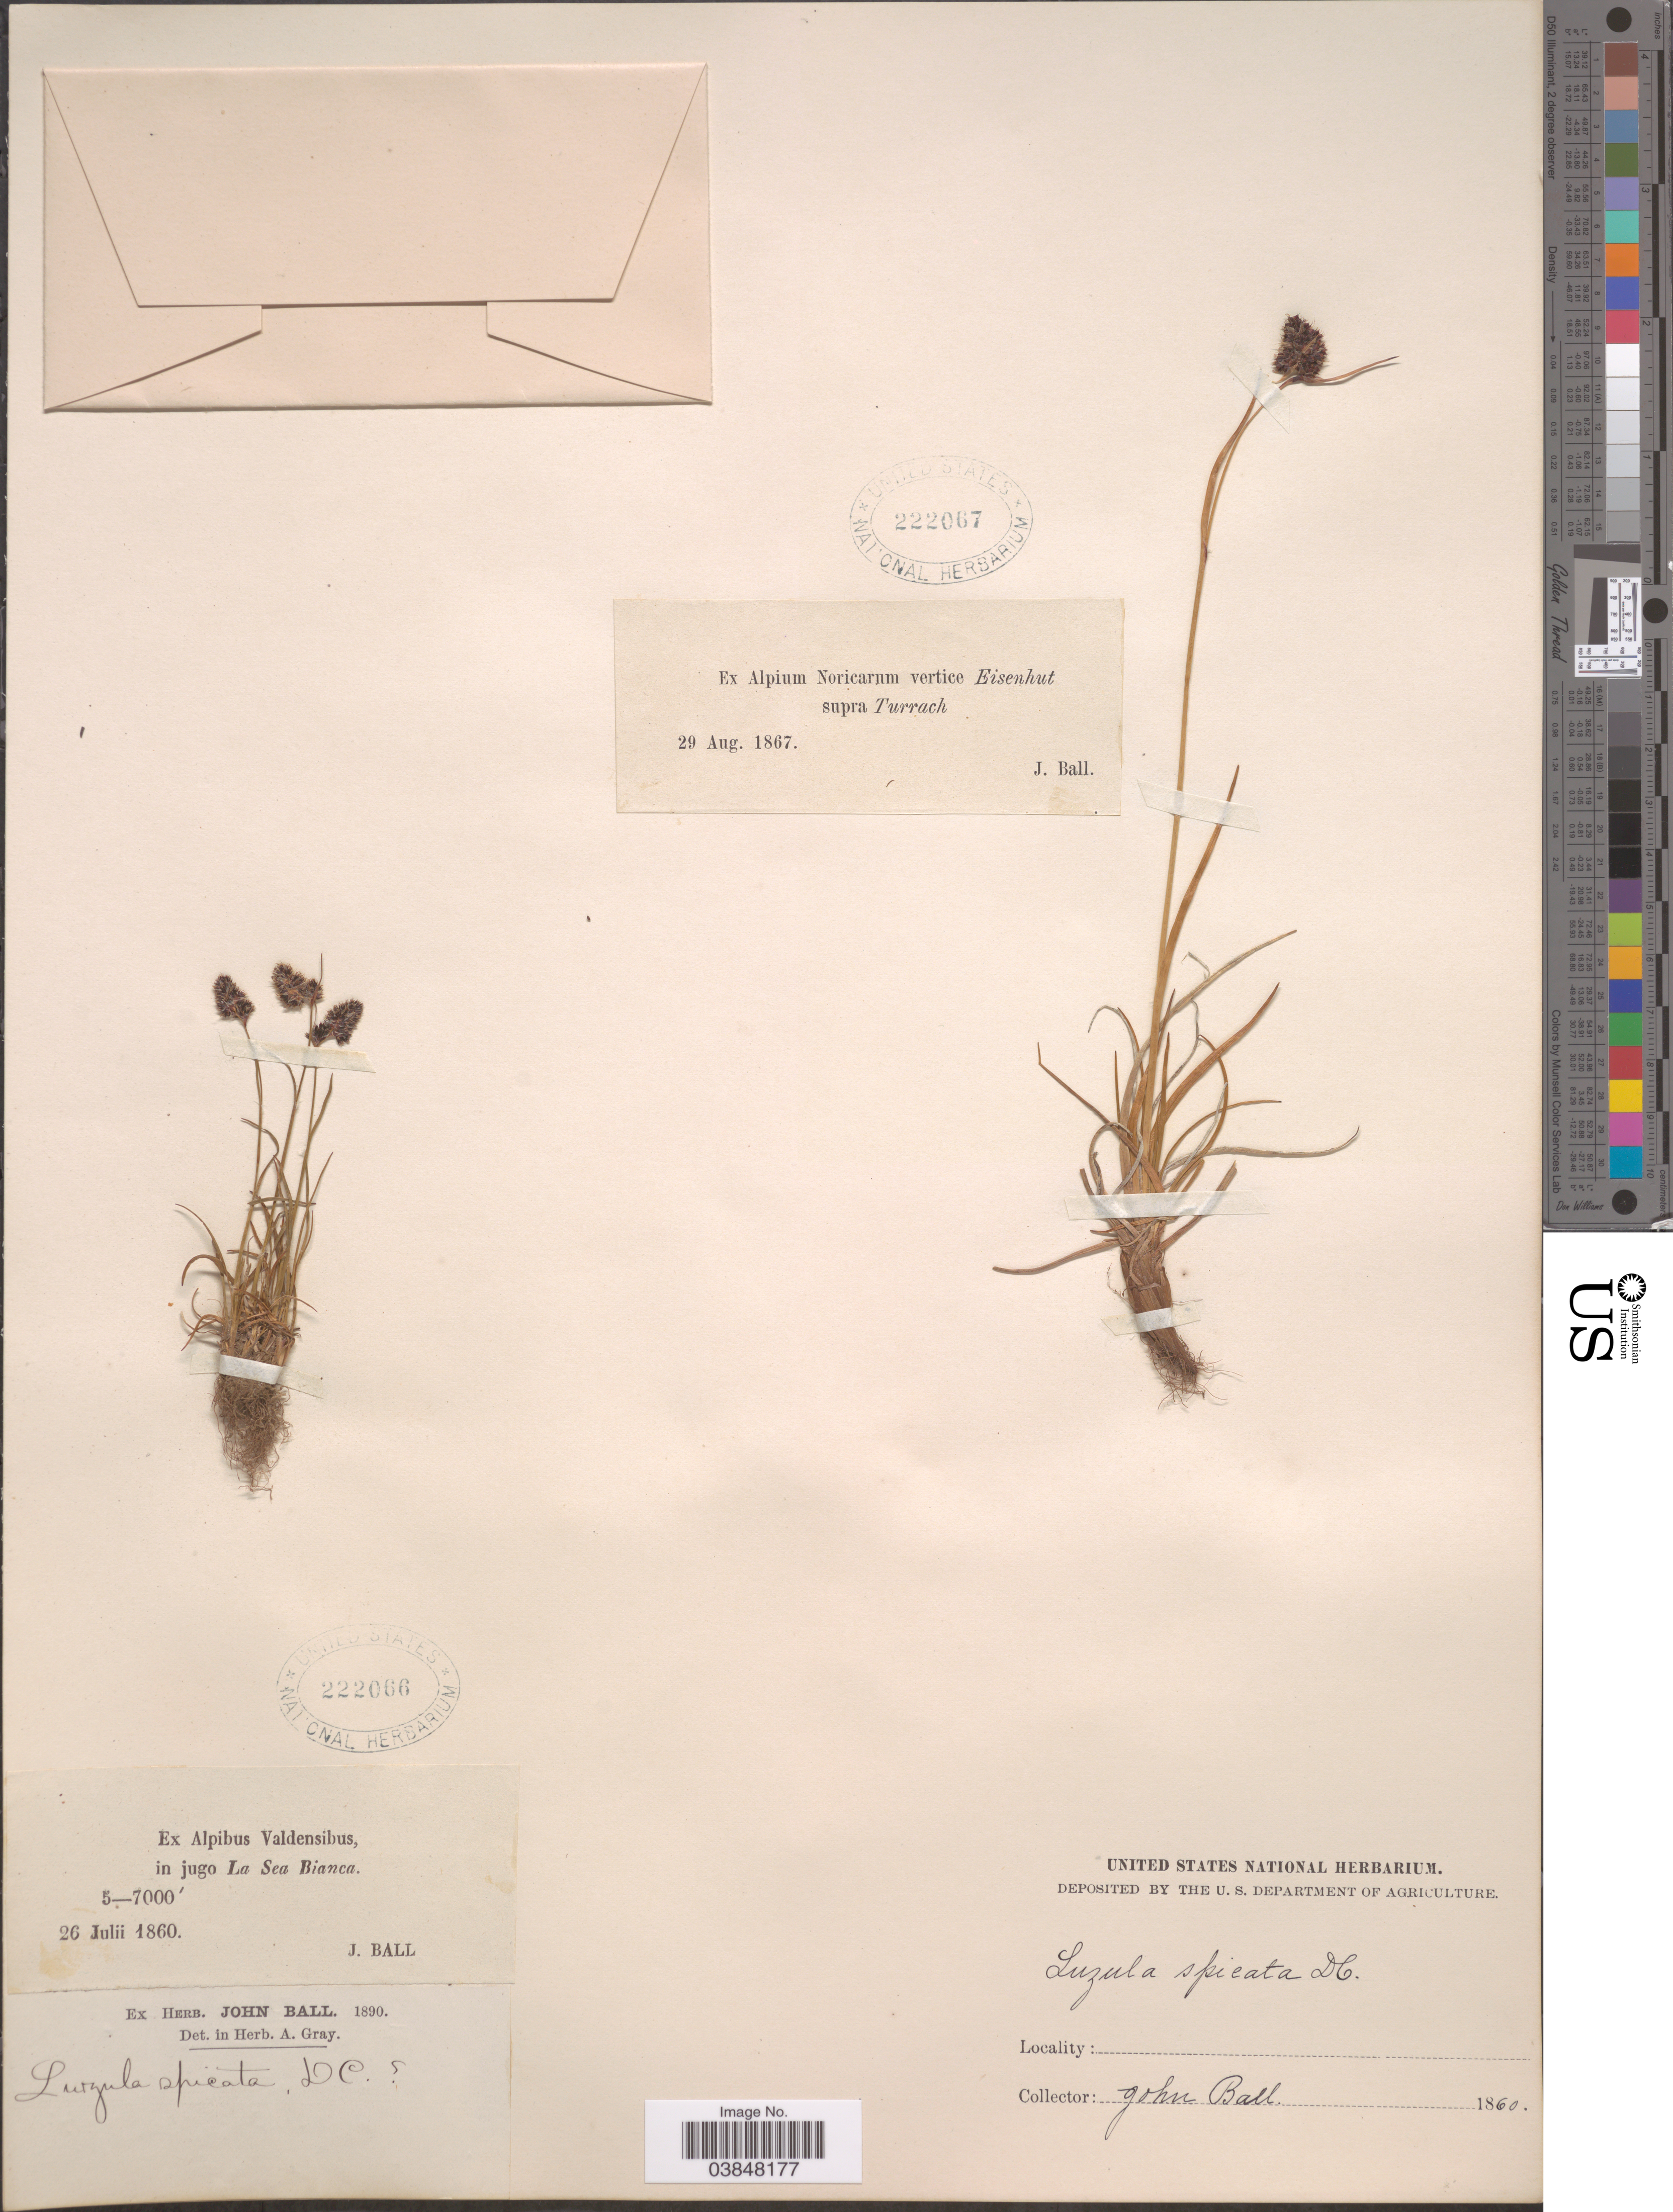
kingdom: Plantae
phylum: Tracheophyta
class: Liliopsida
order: Poales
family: Juncaceae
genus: Luzula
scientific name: Luzula spicata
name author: (L.) DC.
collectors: J. Ball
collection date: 1867-08-29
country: Austria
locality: Ex Alpium Noricarum vertice Eisenhut supra Turrach.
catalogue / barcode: US 222067-2